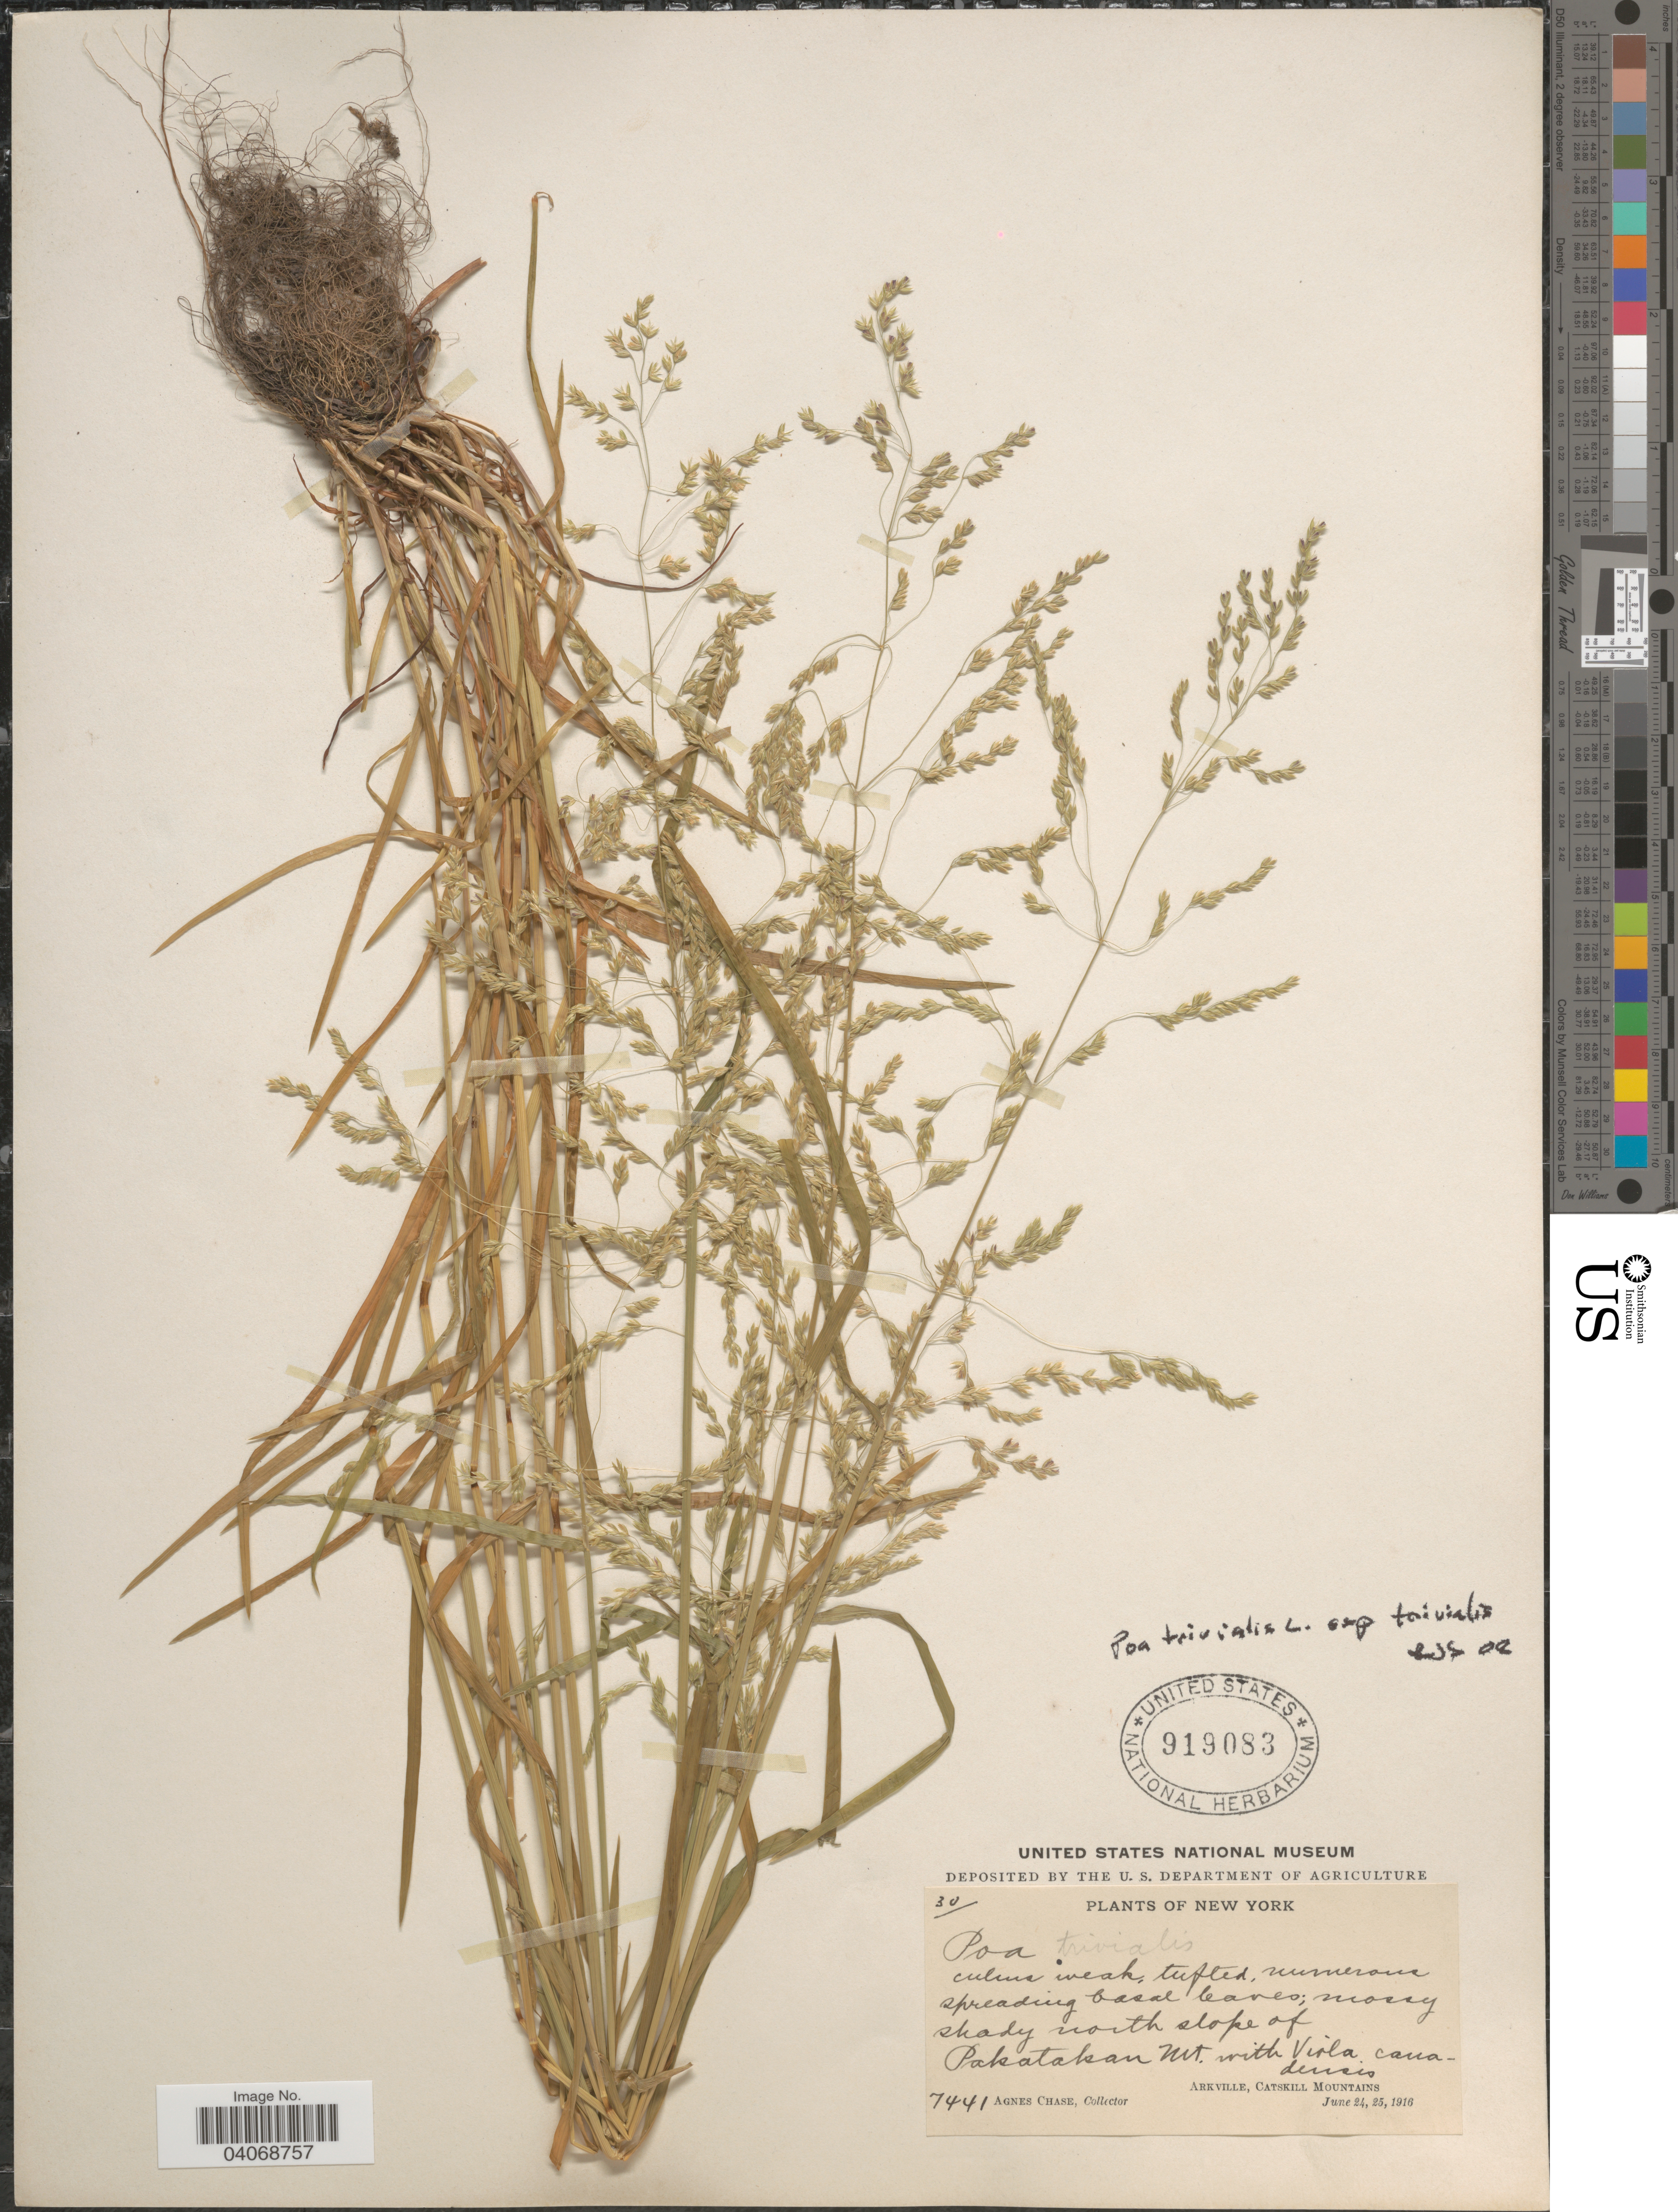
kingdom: Plantae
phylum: Tracheophyta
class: Liliopsida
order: Poales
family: Poaceae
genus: Poa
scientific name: Poa trivialis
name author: L.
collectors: A. Chase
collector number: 7441/30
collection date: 1916-06-24/1916-06-25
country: United States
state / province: New York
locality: Mossy shady north slope of Pakatakan Mt. Arkville, Catskill Mountains.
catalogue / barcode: US 919083